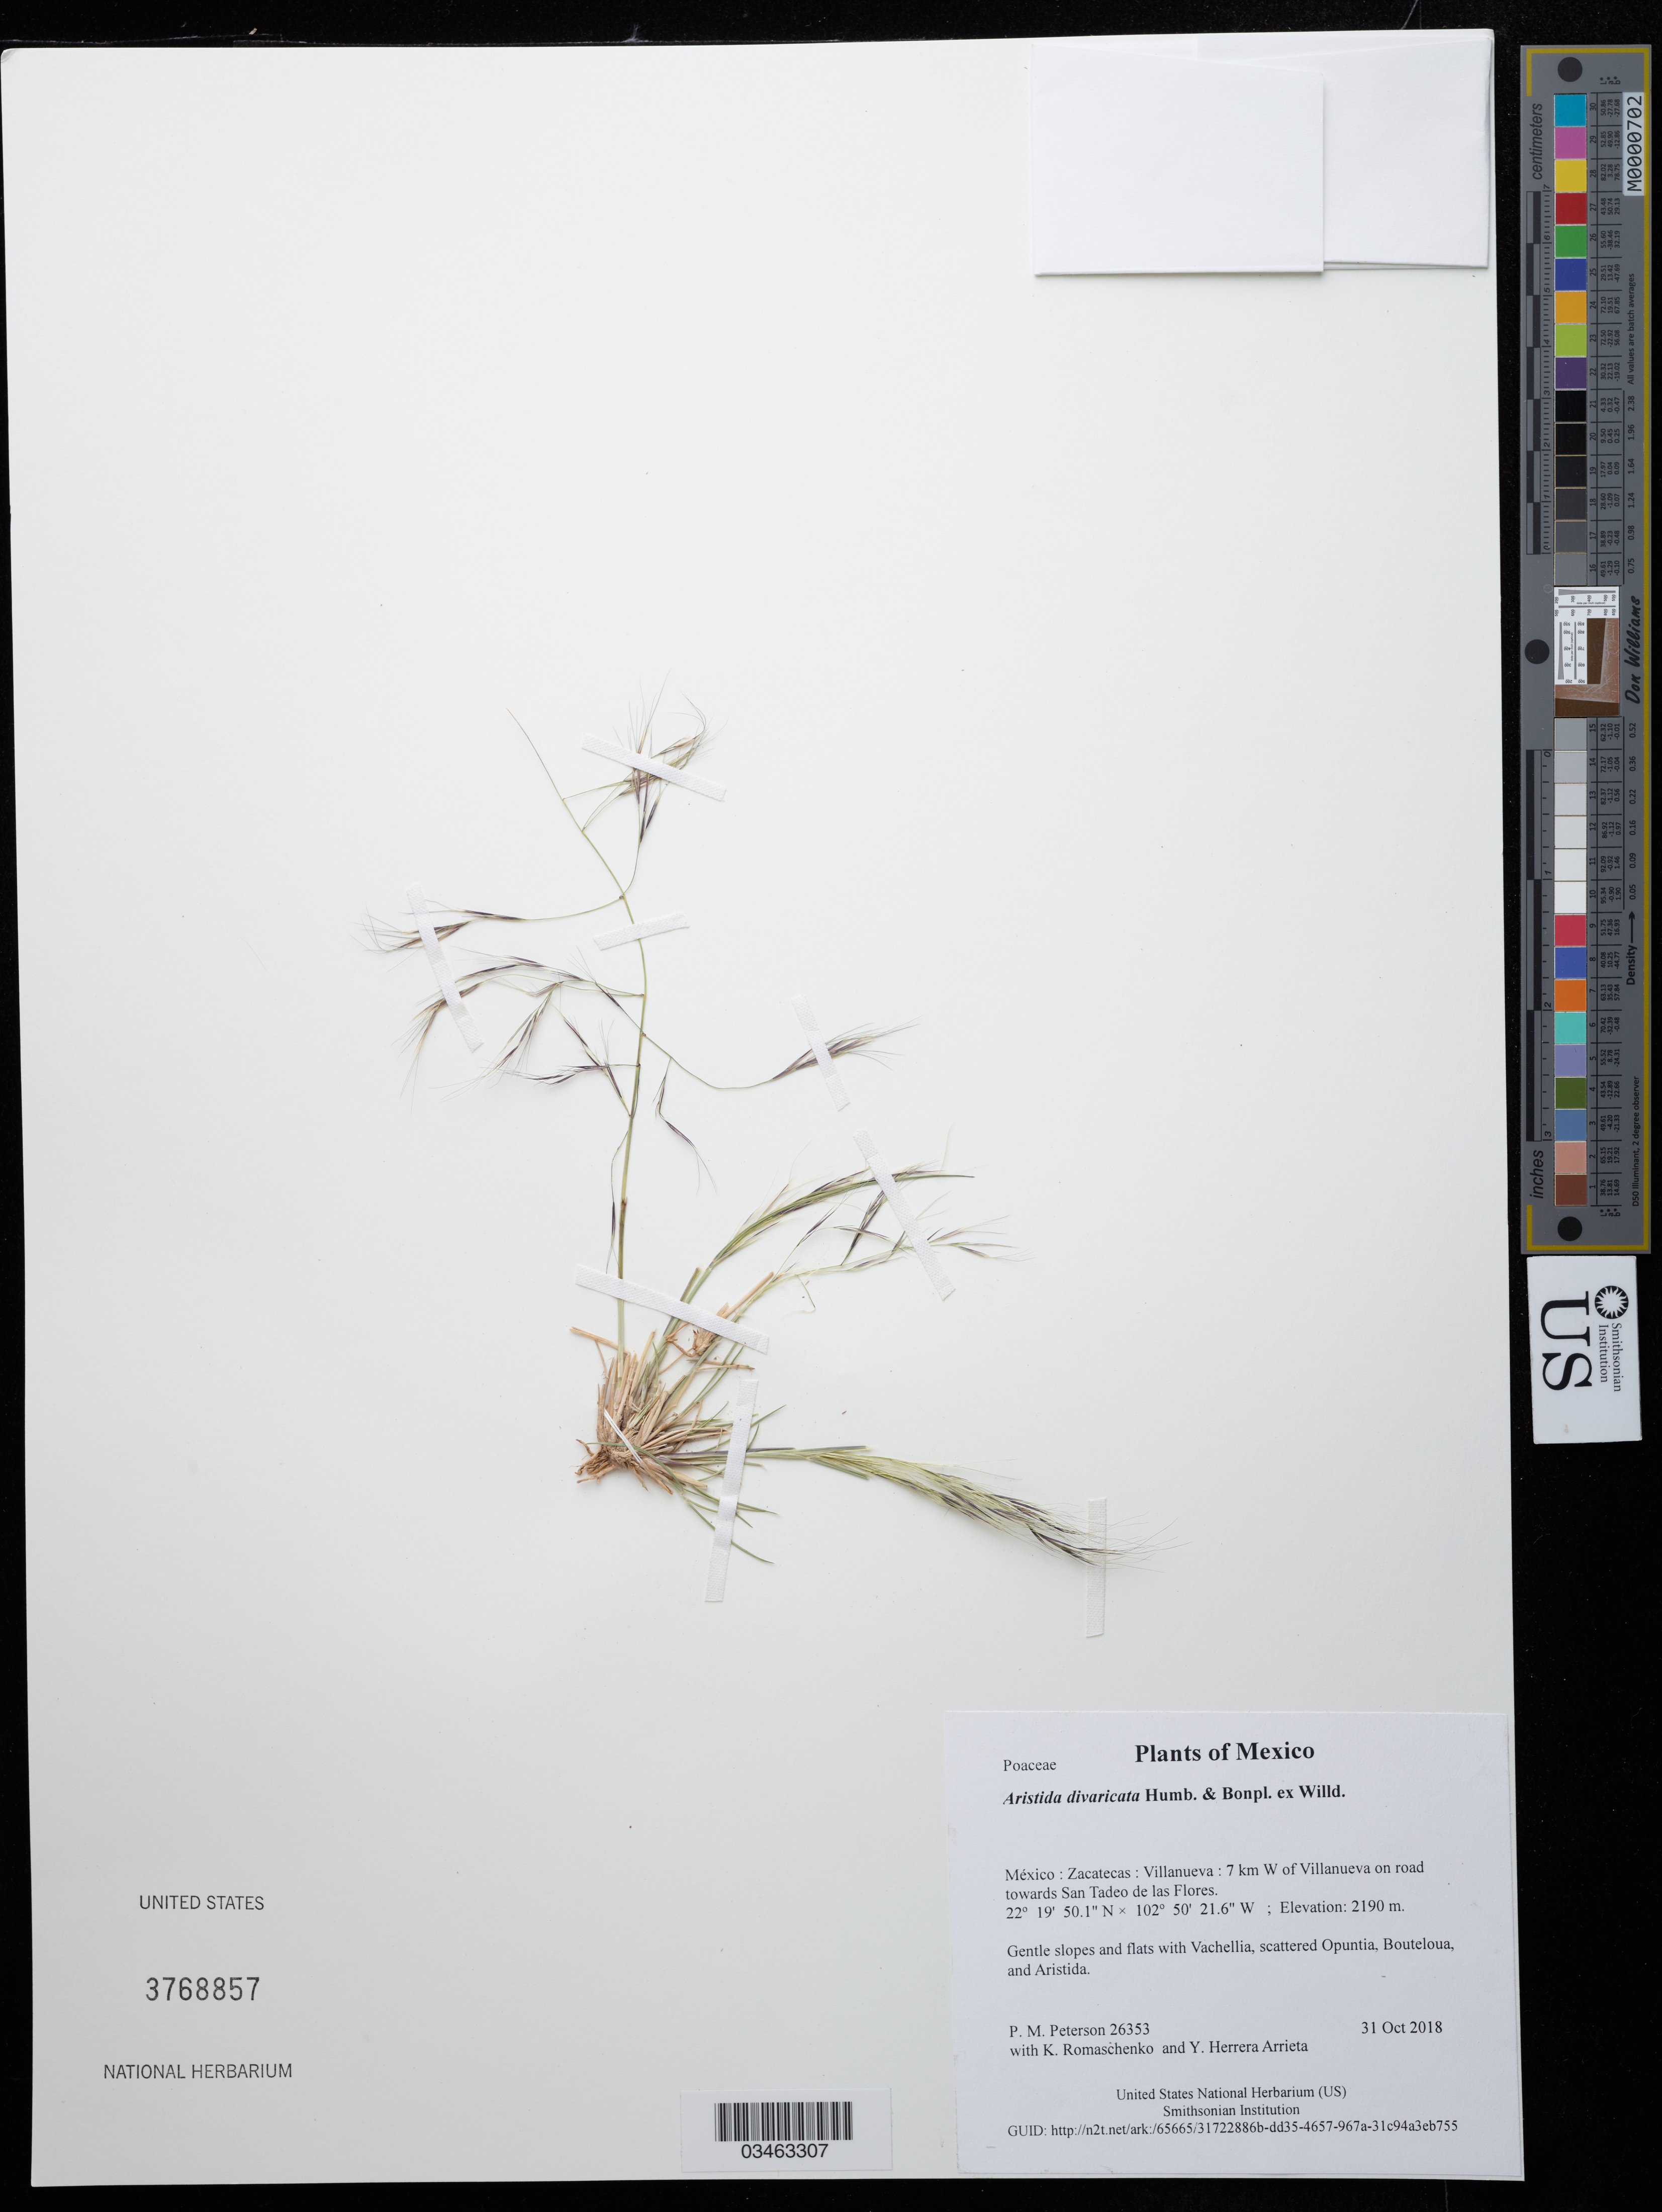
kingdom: Plantae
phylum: Tracheophyta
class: Liliopsida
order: Poales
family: Poaceae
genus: Aristida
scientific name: Aristida divaricata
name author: Humb. & Bonpl. ex Willd.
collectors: P. M. Peterson, K. Romaschenko & Y. Herrera Arrieta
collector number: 26353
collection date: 2018-10-31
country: México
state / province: Zacatecas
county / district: Villanueva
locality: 7 km W of Villanueva on road towards San Tadeo de las Flores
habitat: Gentle slopes and flats with Vachellia, scattered Opuntia, Bouteloua, and Aristida.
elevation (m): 2190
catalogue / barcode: US 3768857